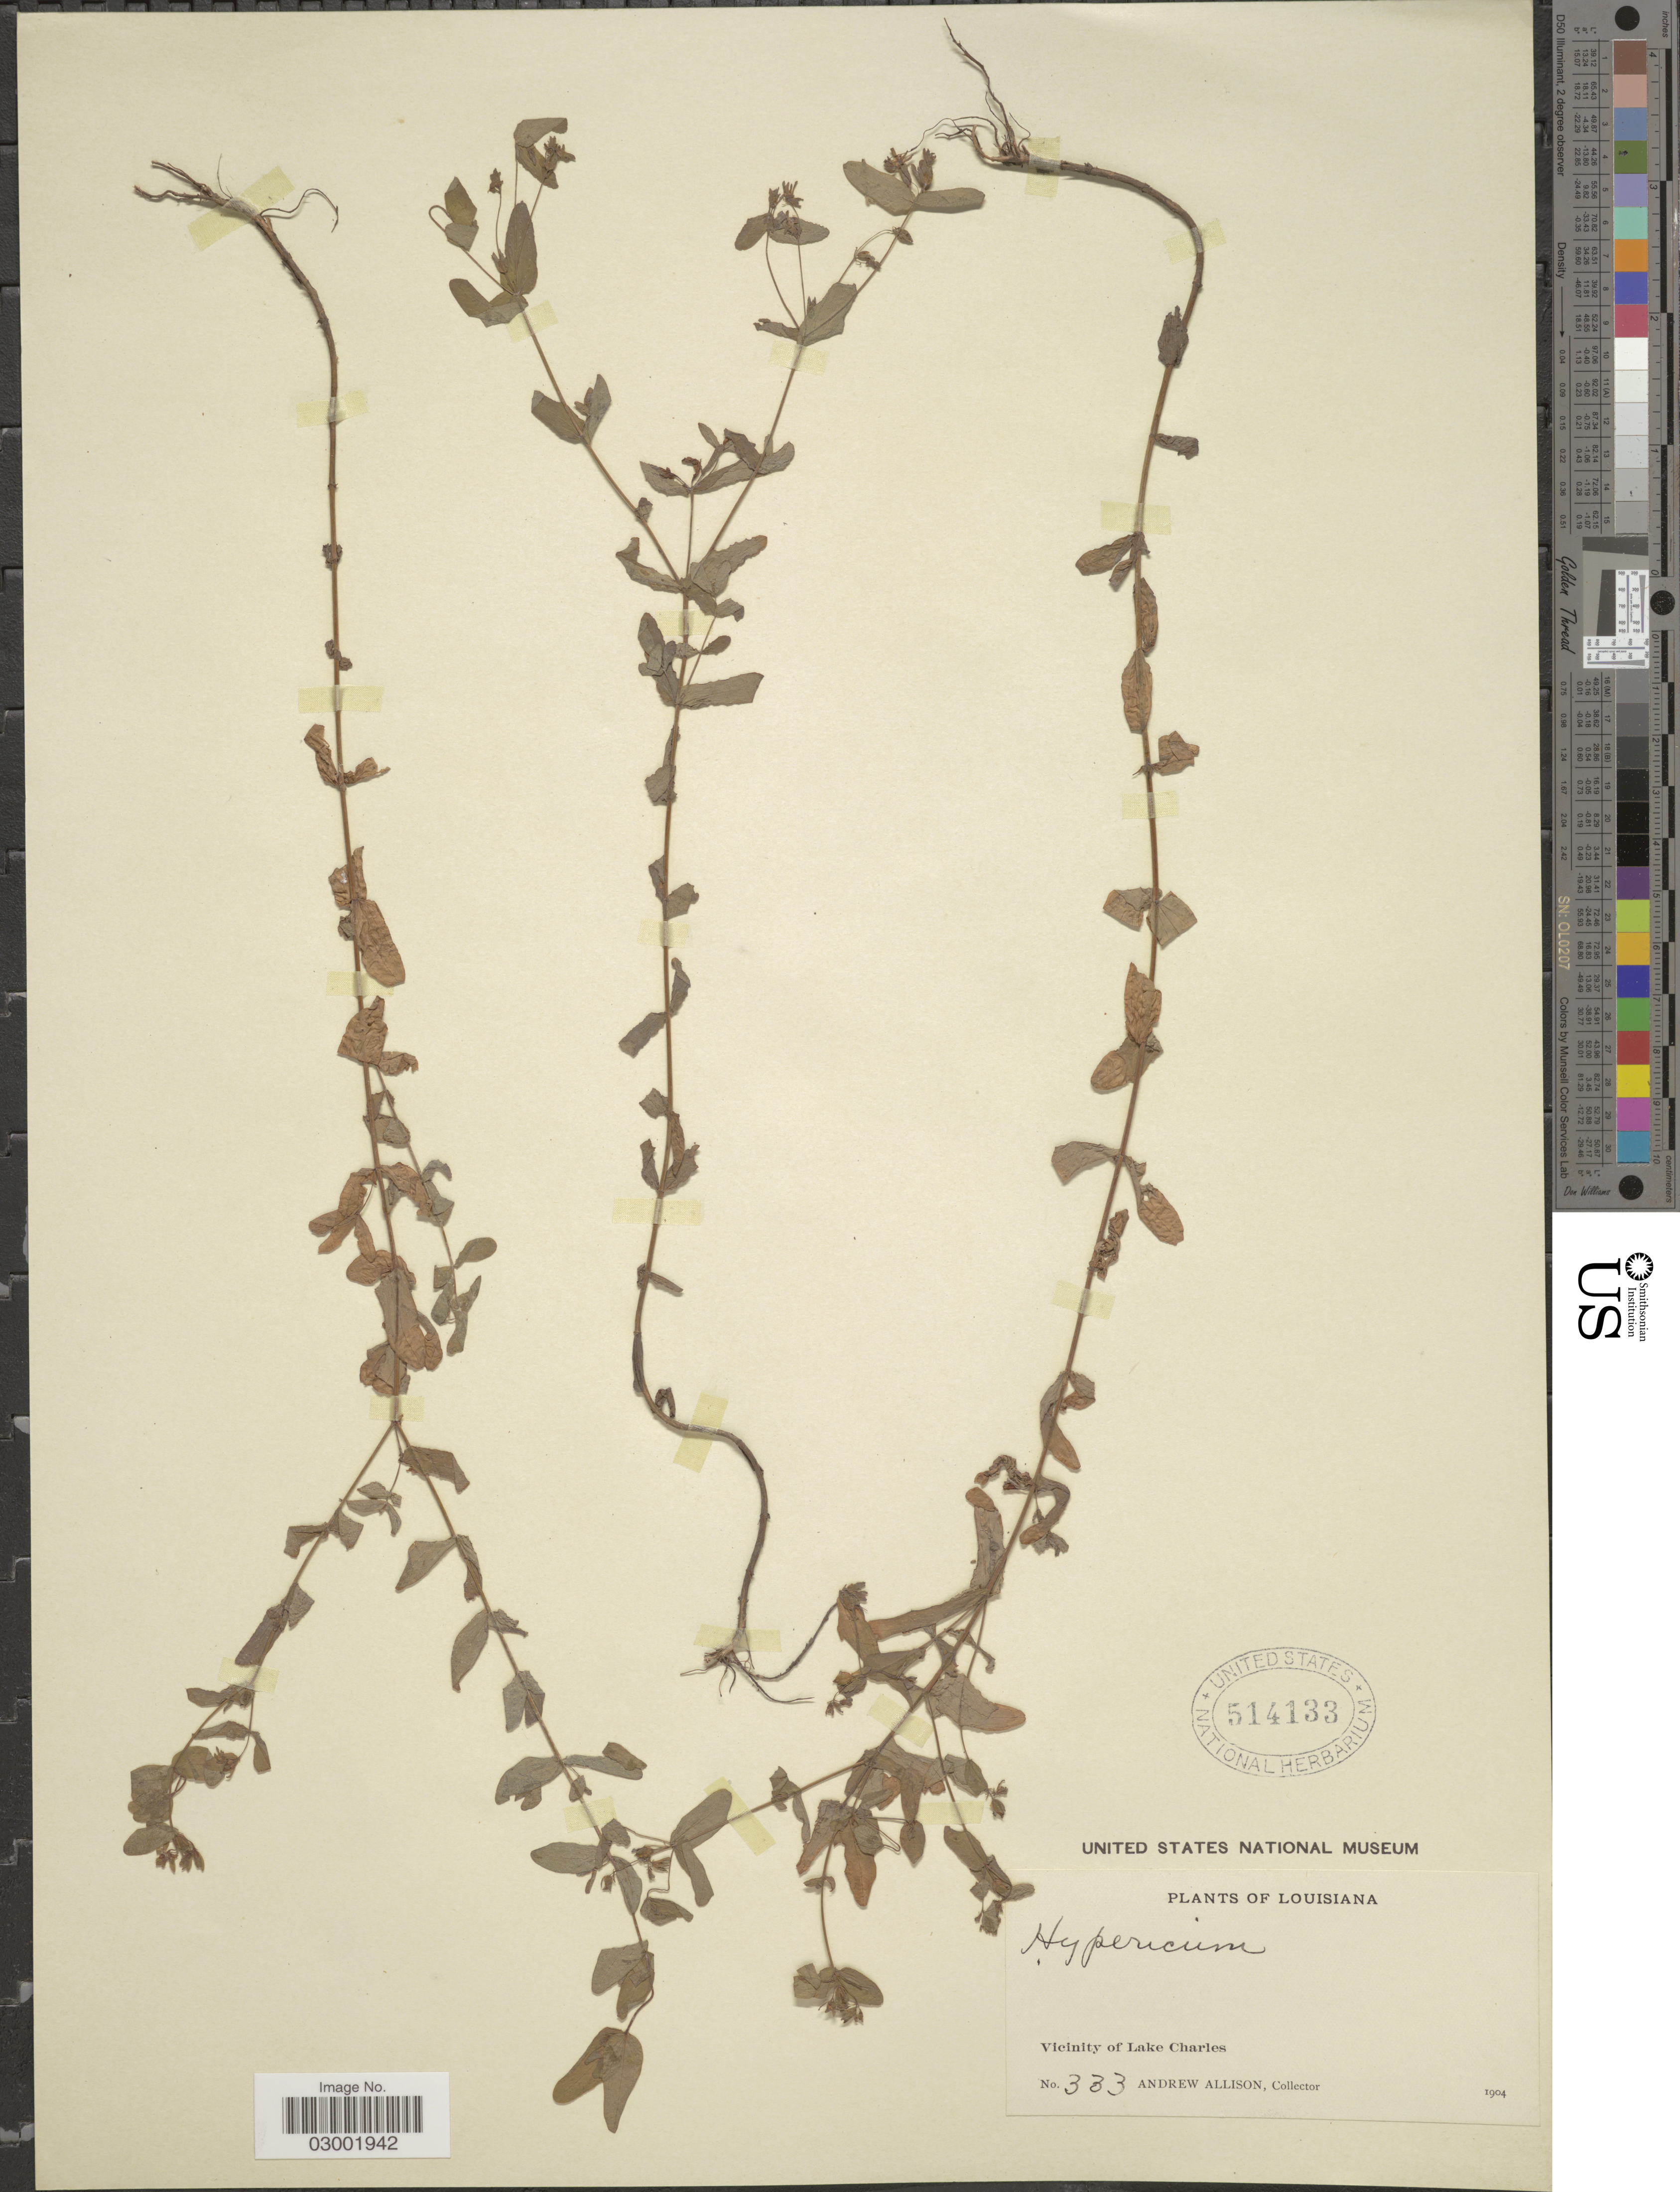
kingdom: Plantae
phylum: Tracheophyta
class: Magnoliopsida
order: Malpighiales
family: Hypericaceae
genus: Hypericum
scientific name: Hypericum mutilum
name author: L.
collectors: A. Allison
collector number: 333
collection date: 1904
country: United States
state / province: Louisiana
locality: Vicinity of Lake Charles.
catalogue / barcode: US 514133